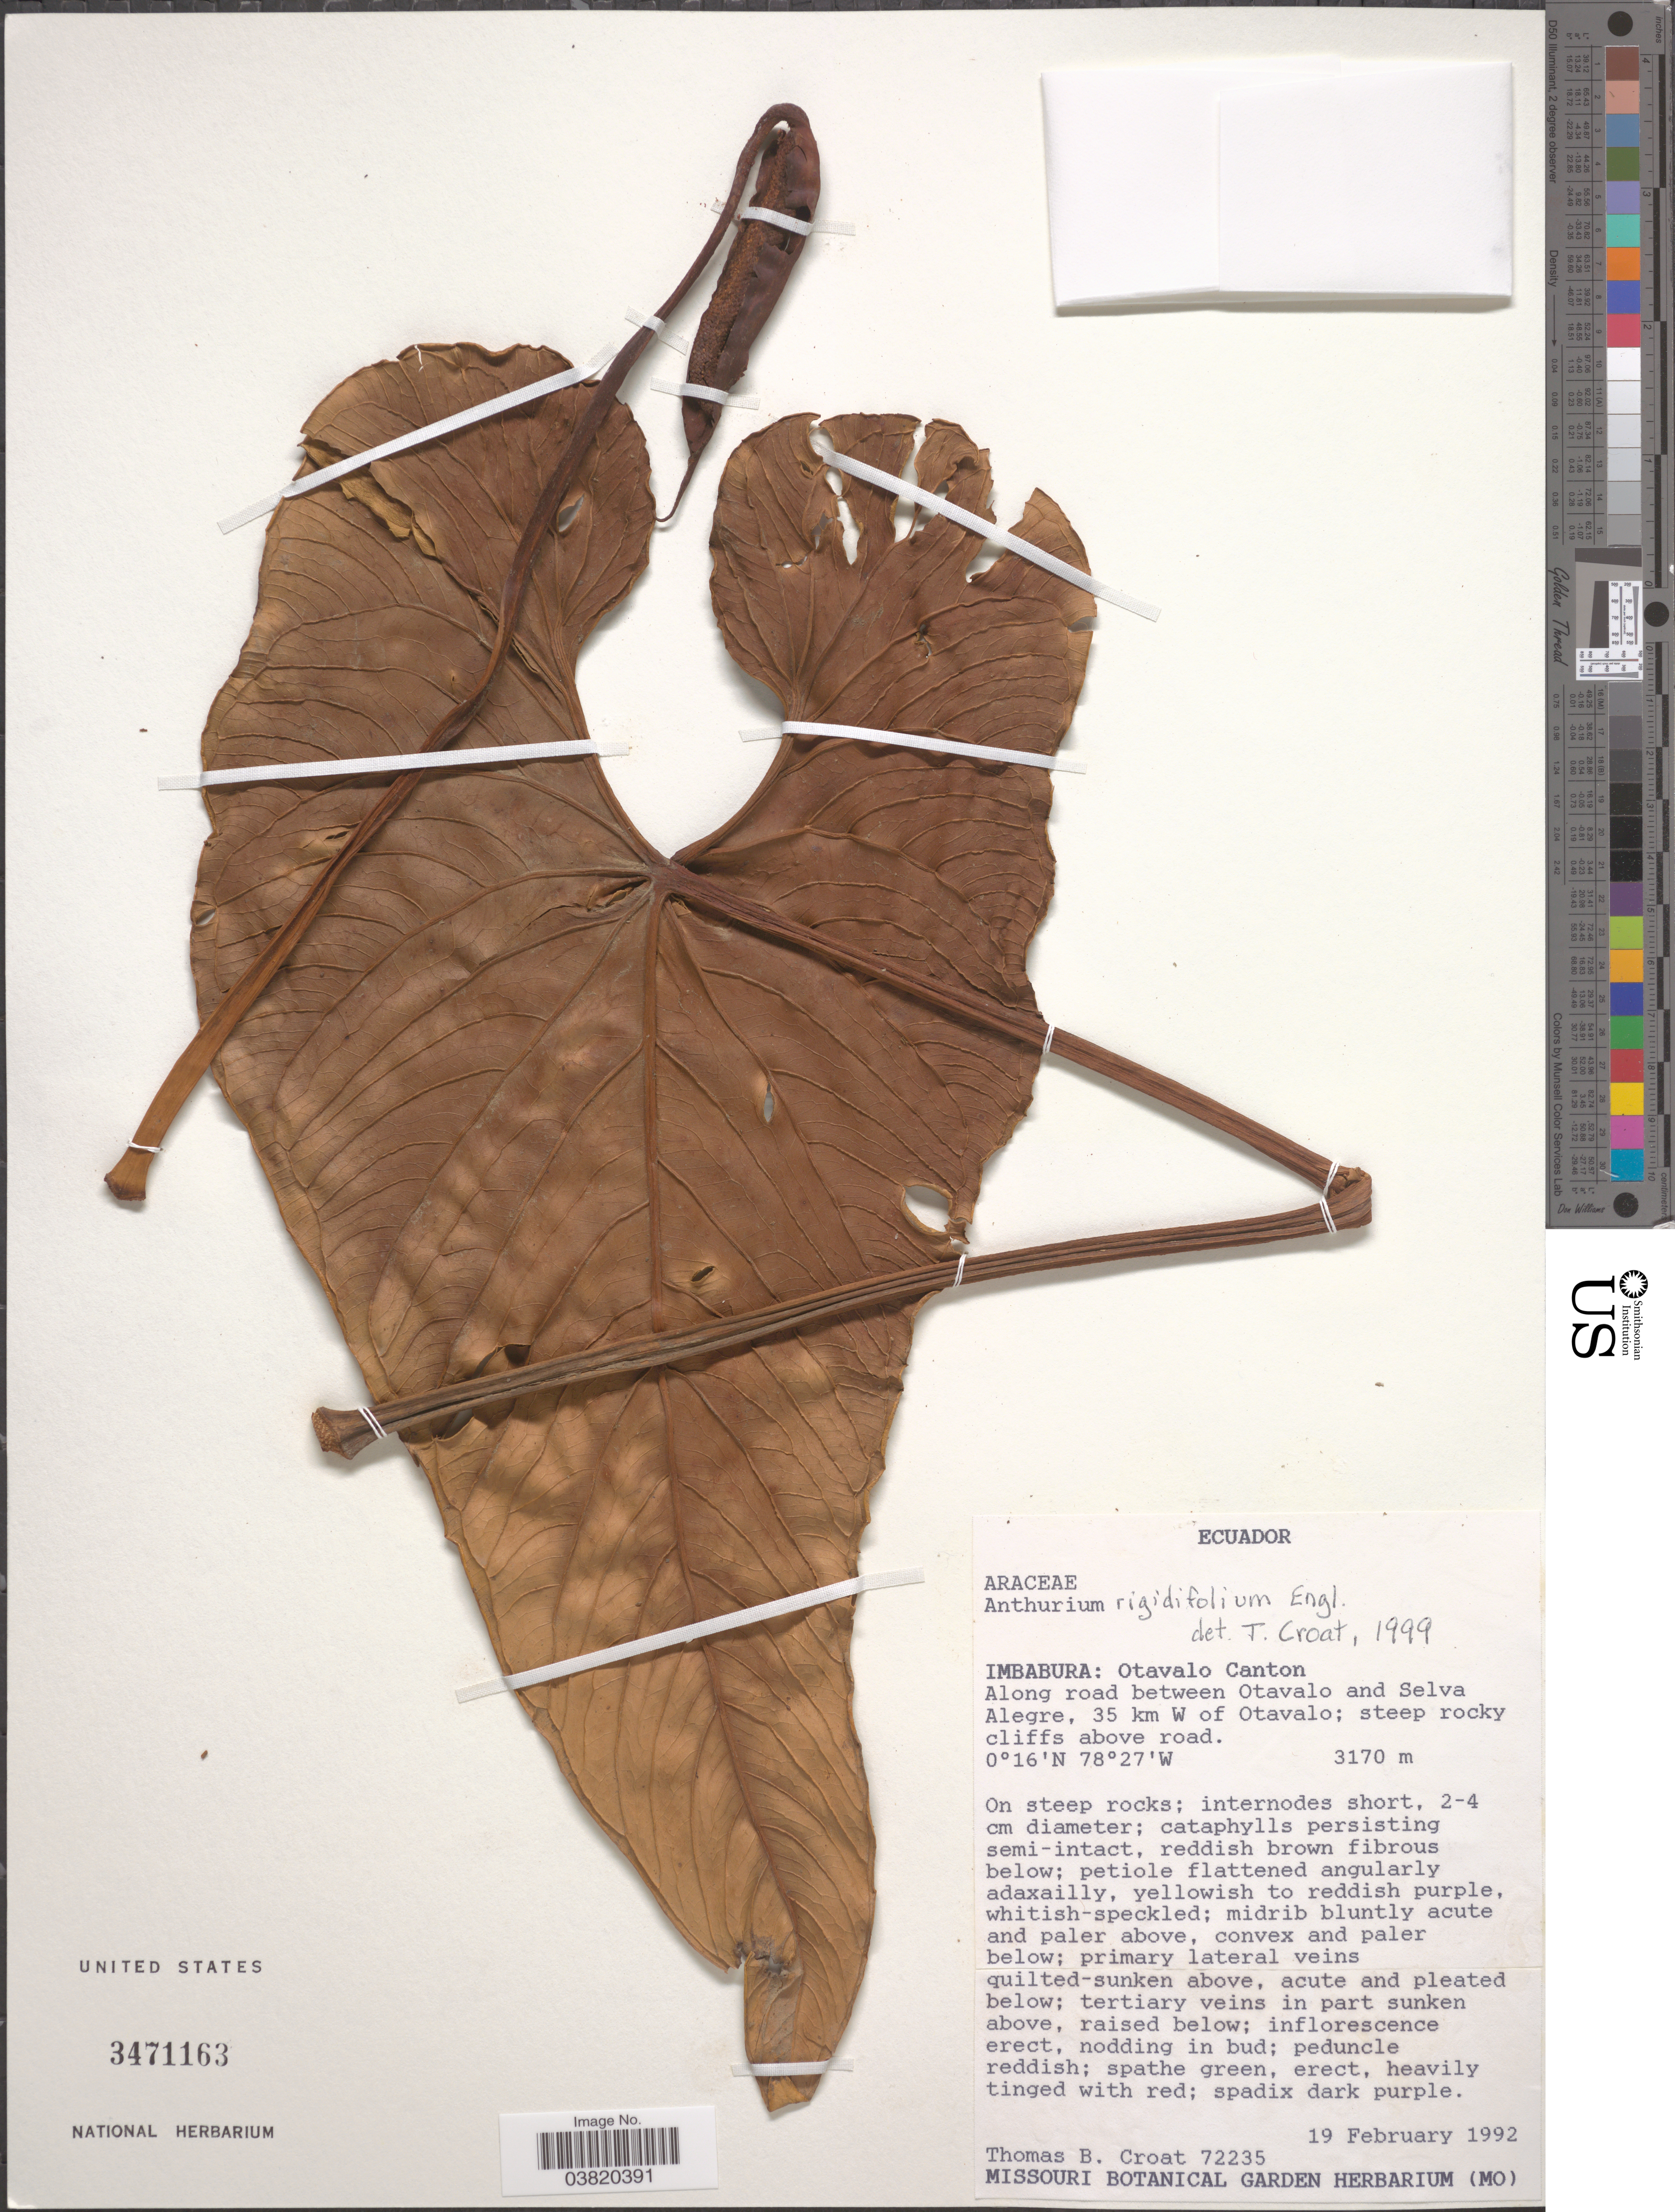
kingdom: Plantae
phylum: Tracheophyta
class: Liliopsida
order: Alismatales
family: Araceae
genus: Anthurium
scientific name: Anthurium rigidifolium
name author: Engl.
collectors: T. B. Croat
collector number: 72235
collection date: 1992-02-19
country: Ecuador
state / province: Imbabura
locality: Otavalo Canton. Along road between Otavalo and Selva Alegre, 35 km W of Otavalo.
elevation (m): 3170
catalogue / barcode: US 3471163